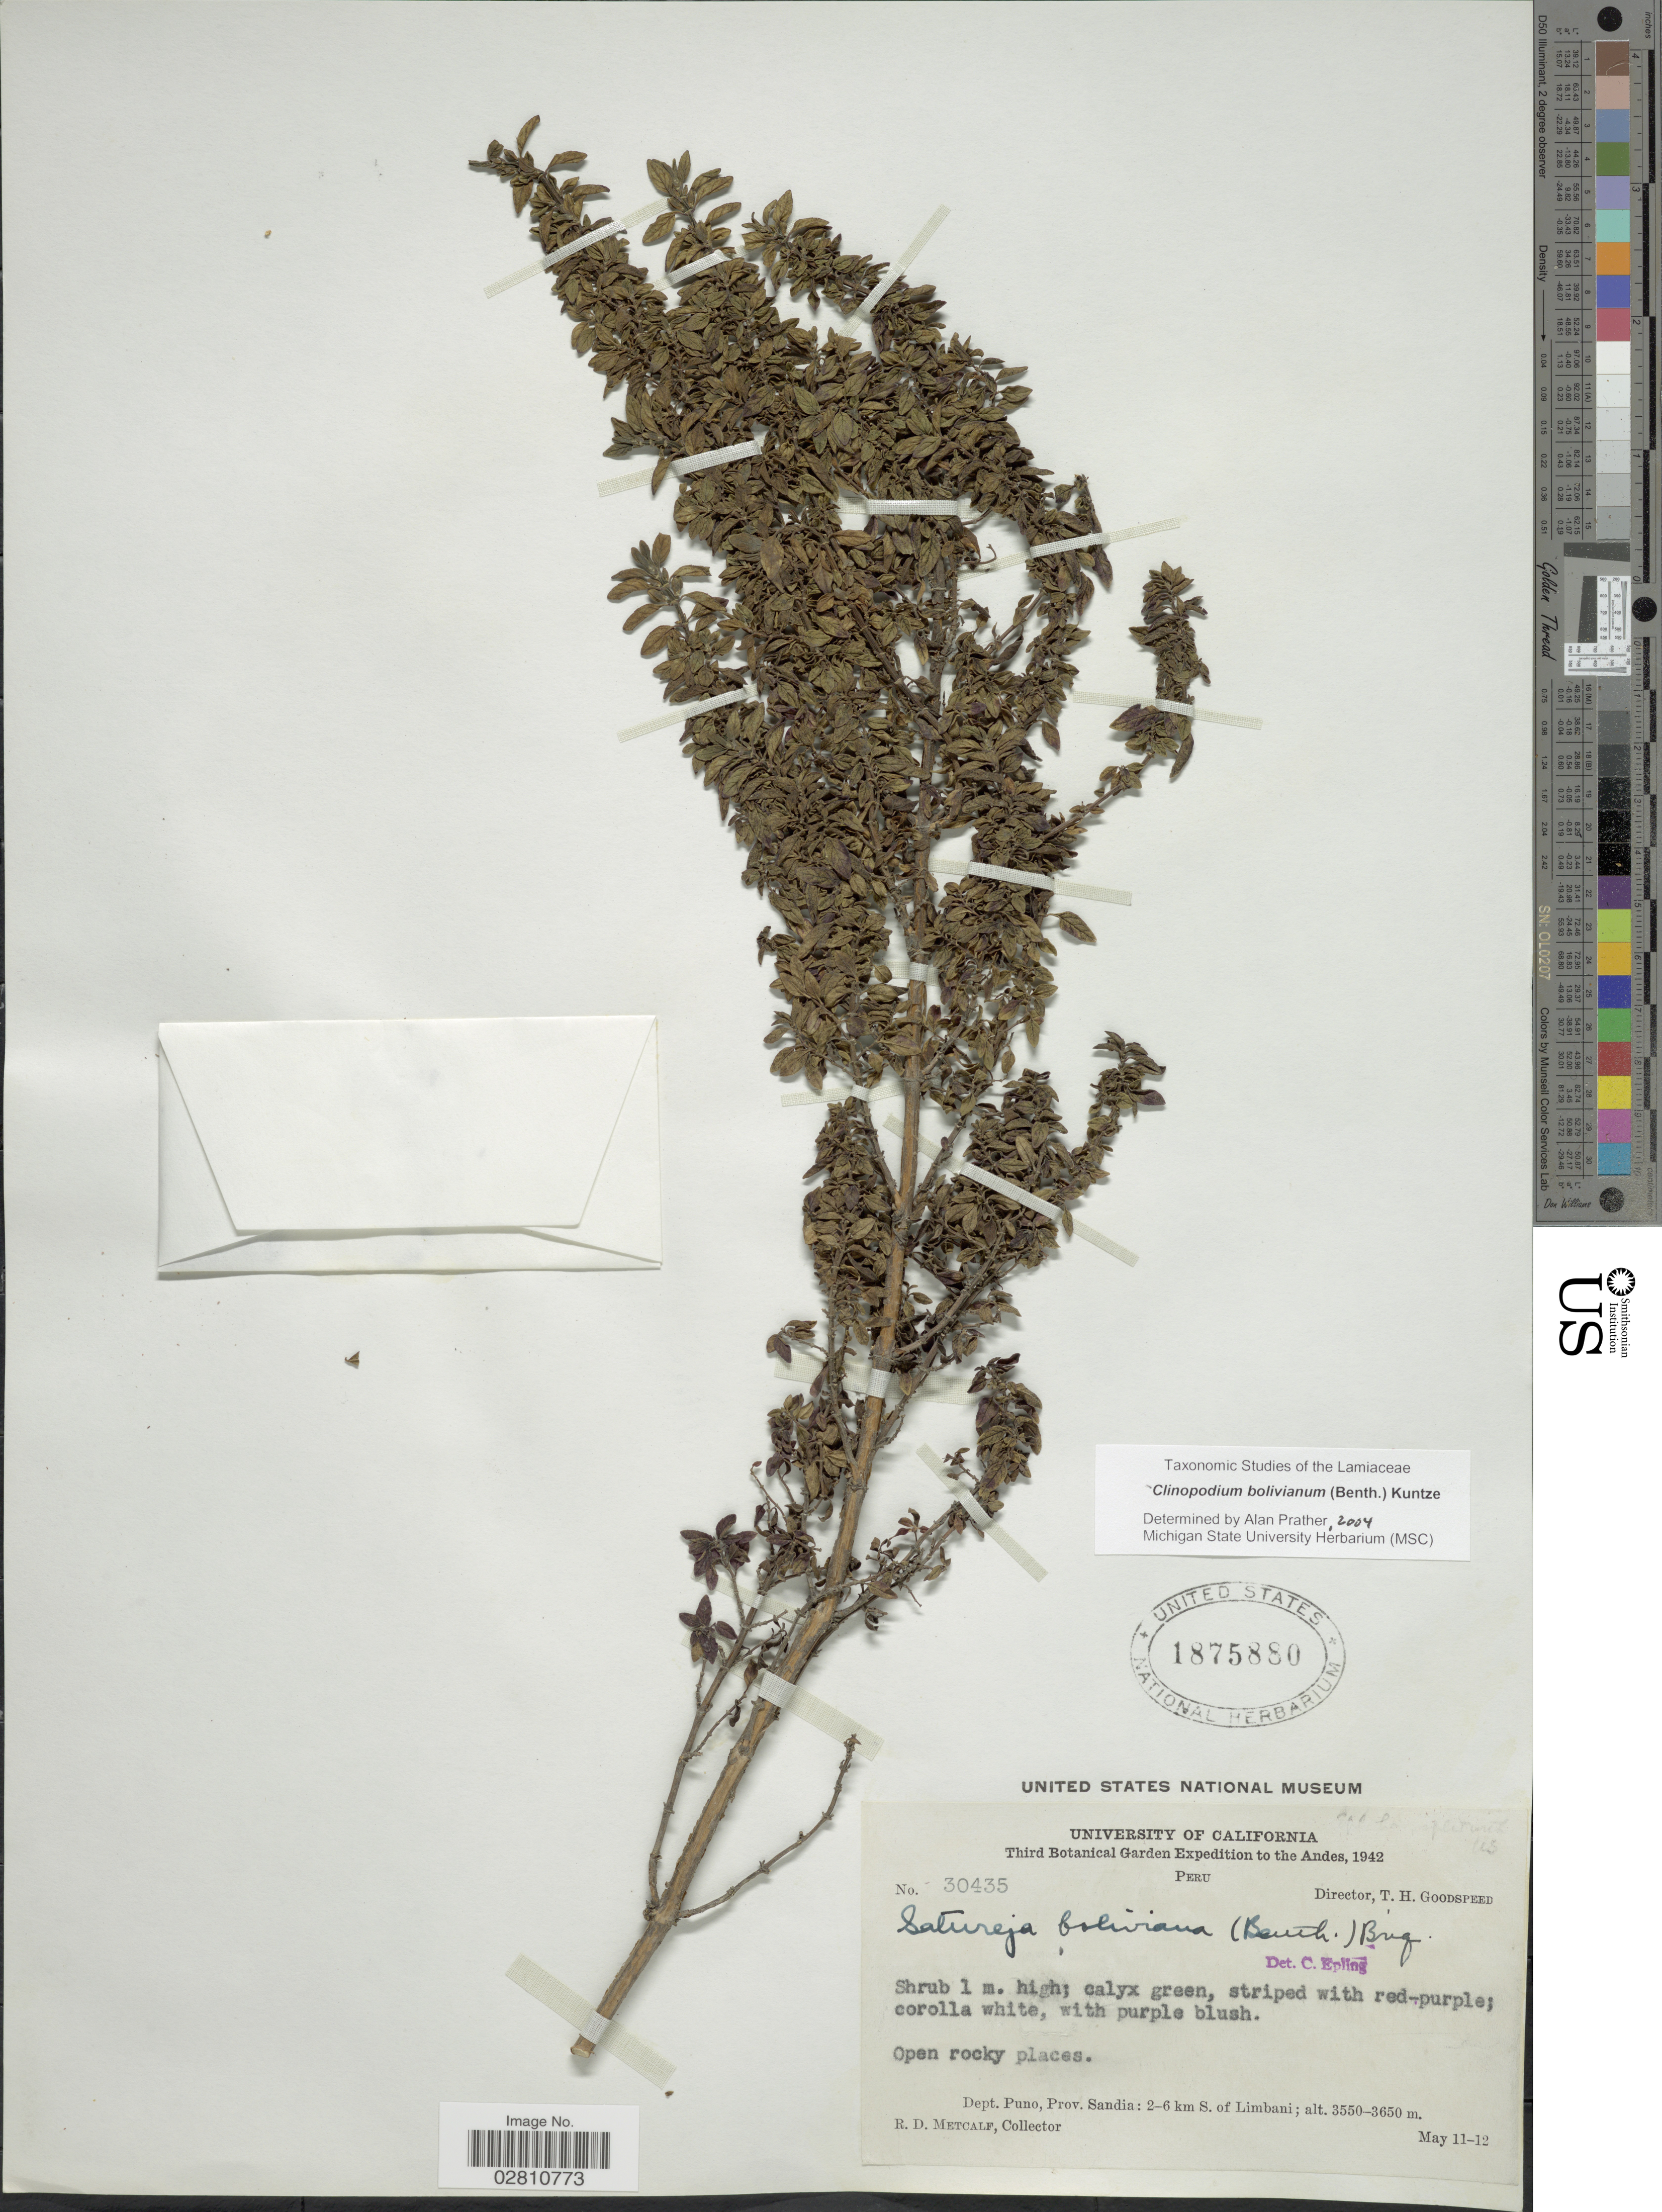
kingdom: Plantae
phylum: Tracheophyta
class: Magnoliopsida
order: Lamiales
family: Lamiaceae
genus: Clinopodium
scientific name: Clinopodium bolivianum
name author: (Benth.) Kuntze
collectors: R. D. Metcalf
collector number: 30435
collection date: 1942-05-11/1942-05-12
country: Peru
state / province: Puno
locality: The Andes, Dept. Puno, Prov. Sandia: 2-6 km S. of Limbani.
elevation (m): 3550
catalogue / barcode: US 1875880